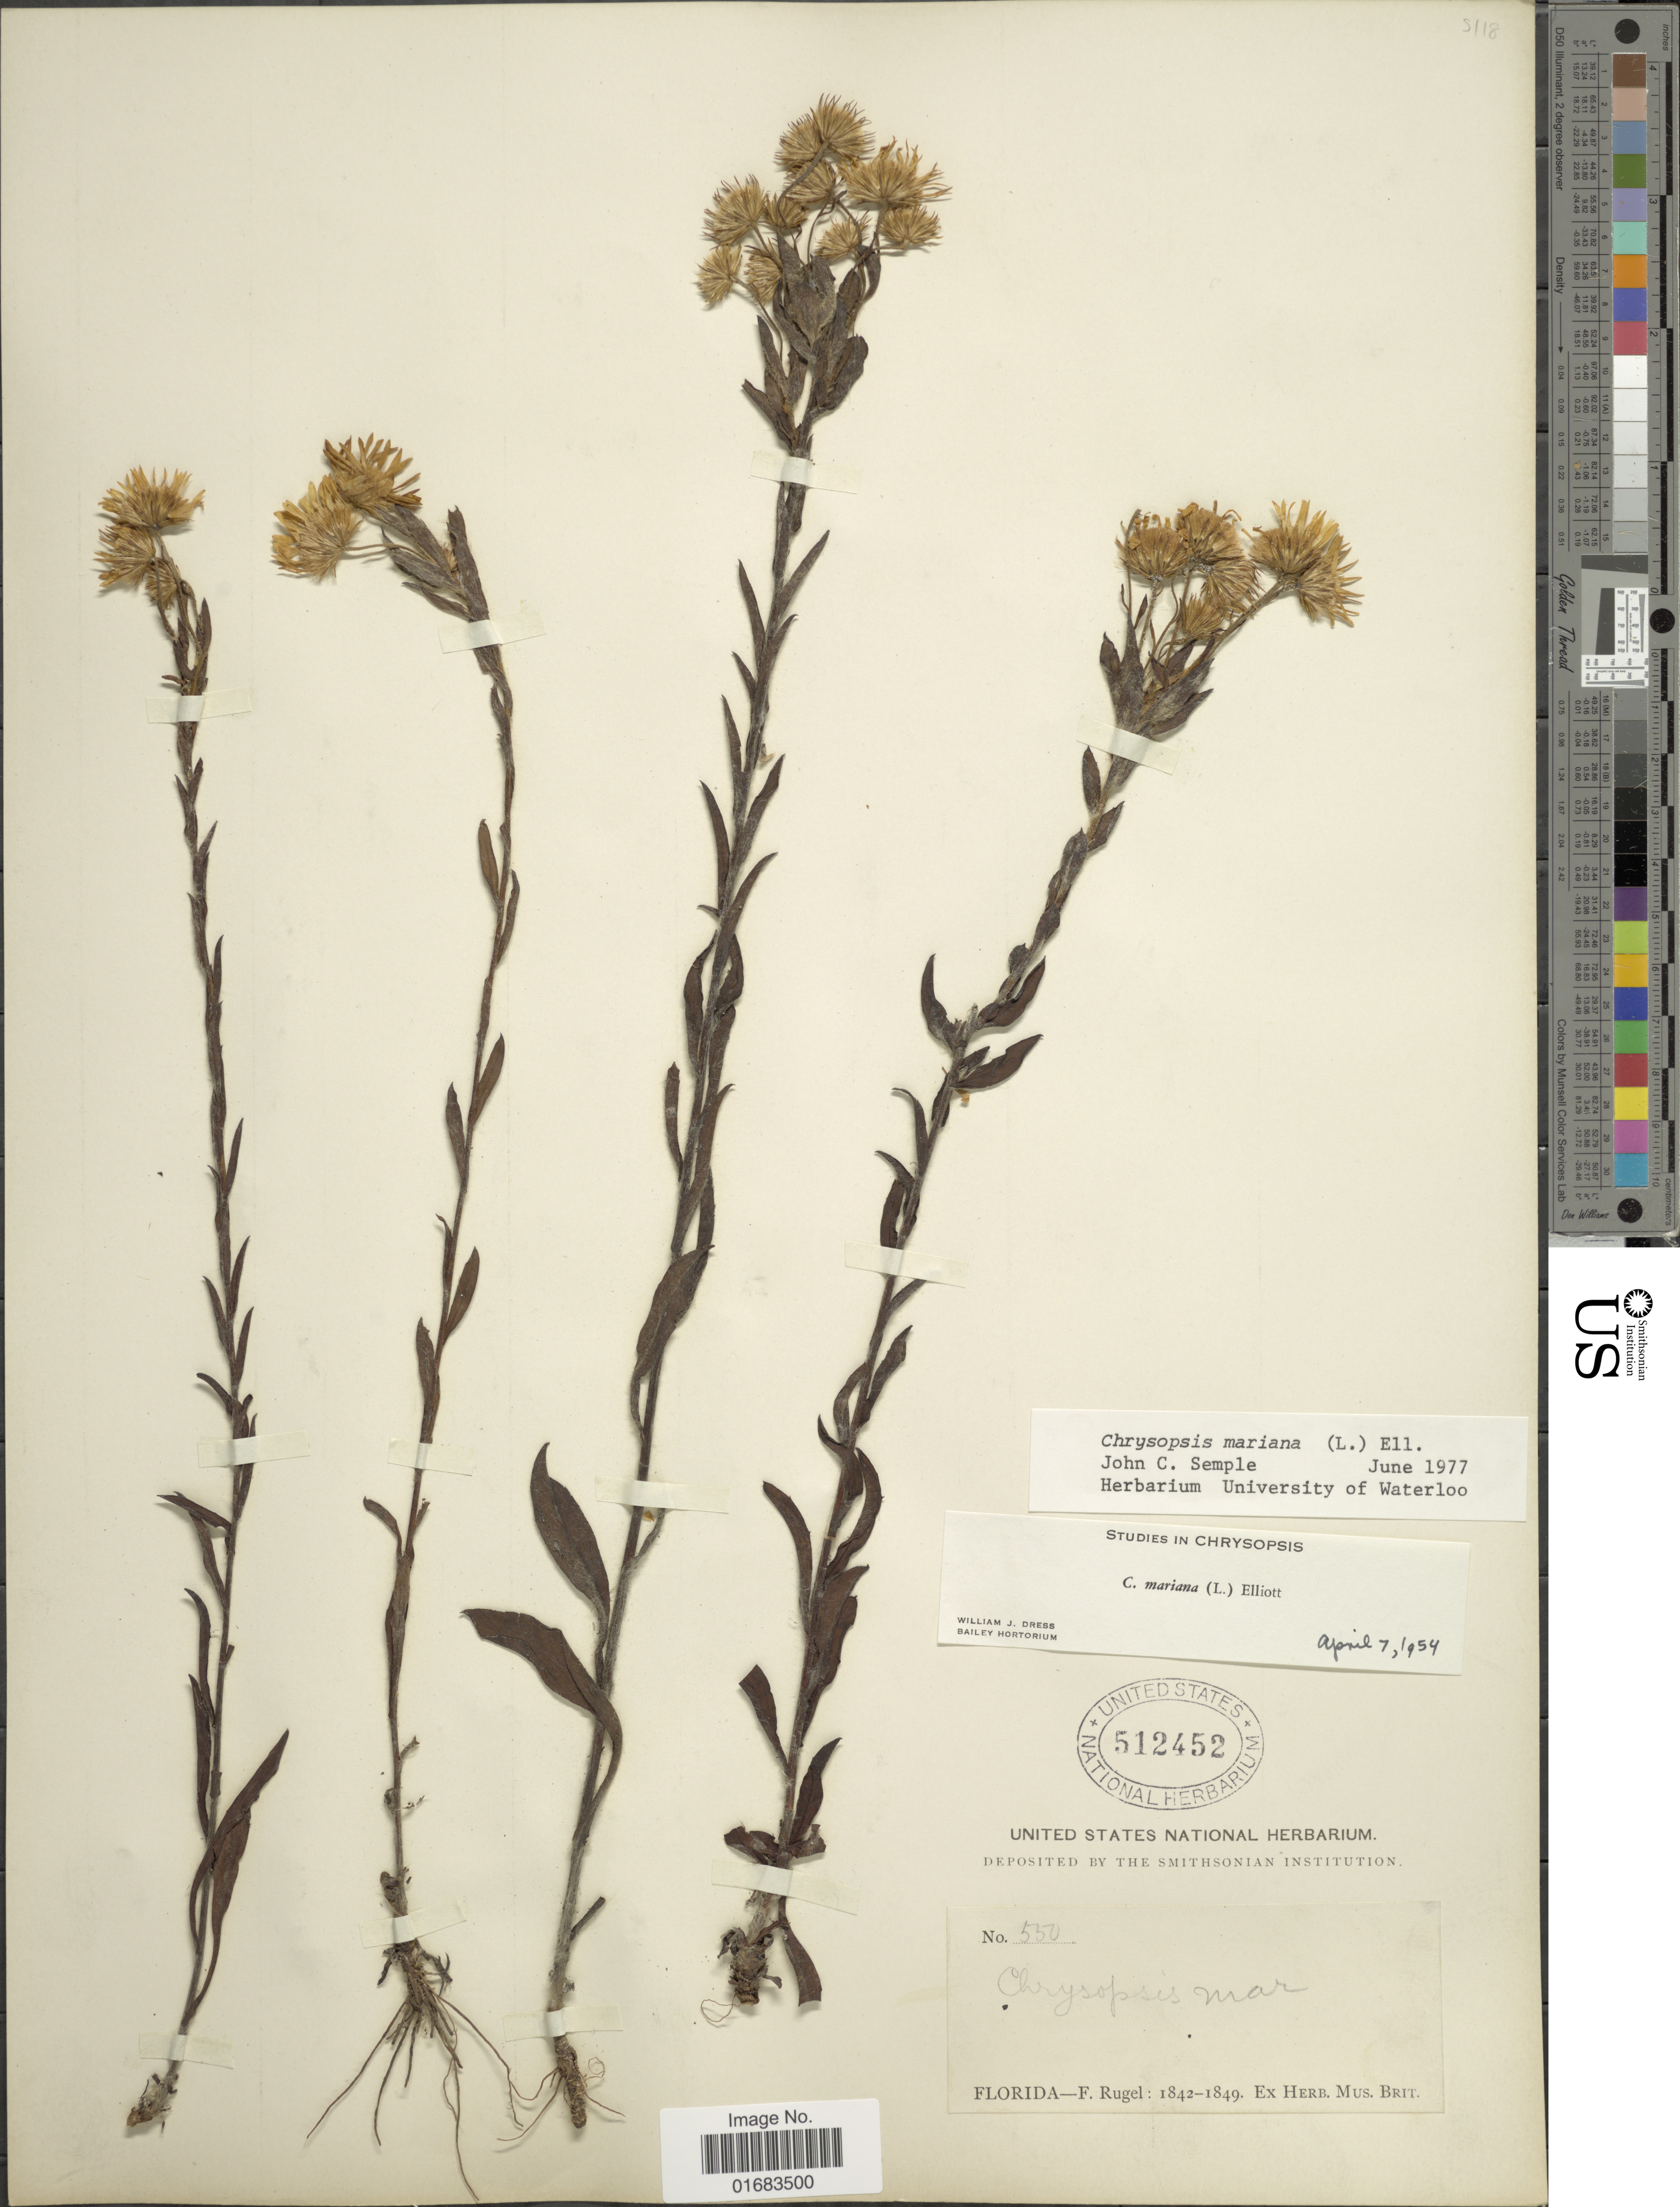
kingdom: Plantae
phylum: Tracheophyta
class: Magnoliopsida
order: Asterales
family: Asteraceae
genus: Chrysopsis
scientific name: Chrysopsis mariana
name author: (L.) Elliott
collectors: F. Rugel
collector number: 550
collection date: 1842/1849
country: United States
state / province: Florida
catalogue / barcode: US 512452